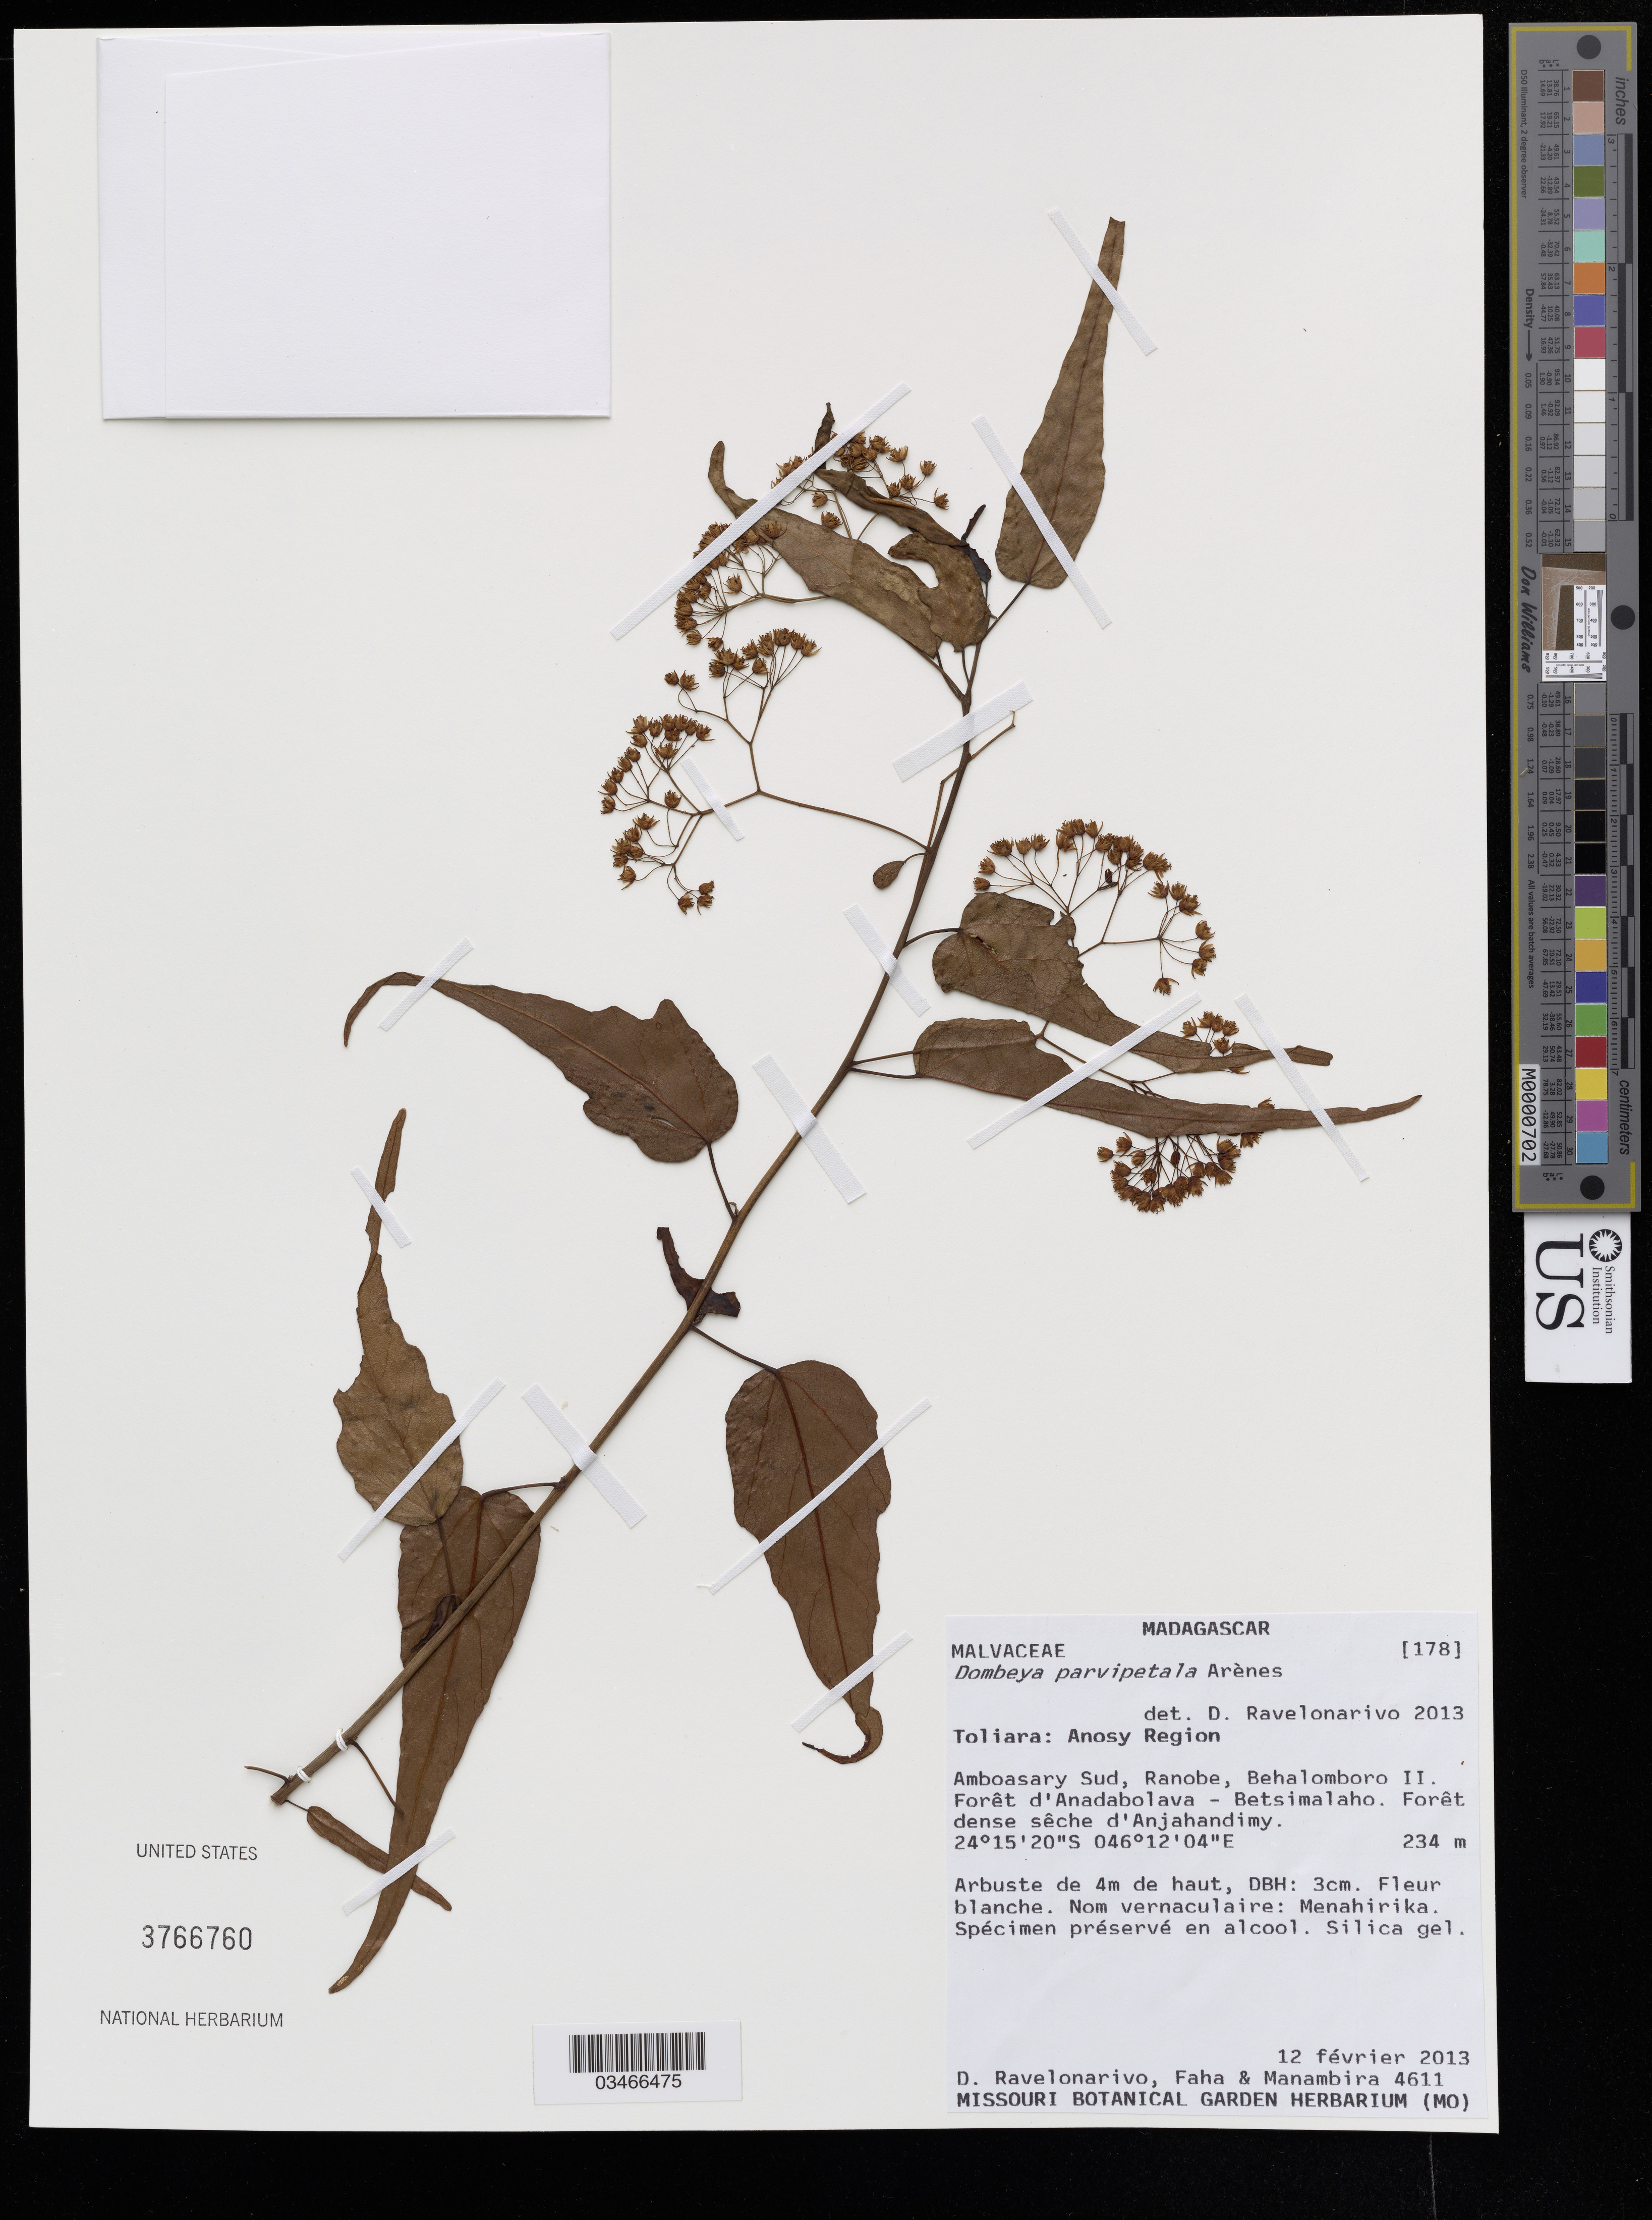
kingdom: Plantae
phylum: Tracheophyta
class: Magnoliopsida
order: Malvales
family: Malvaceae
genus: Dombeya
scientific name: Dombeya parvipetala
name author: Arènes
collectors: D. Ravelonarivo, Faha & Manambira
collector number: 4611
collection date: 2013-02-12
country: Madagascar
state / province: Toliara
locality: Anosy Region. Amboasary Sud, Ranobe, Behalomboro II. Forêt d'Anadabolava - Betsimalaho. Forêt dense sêche d'Anjahandimy.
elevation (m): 234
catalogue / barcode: US 3766760